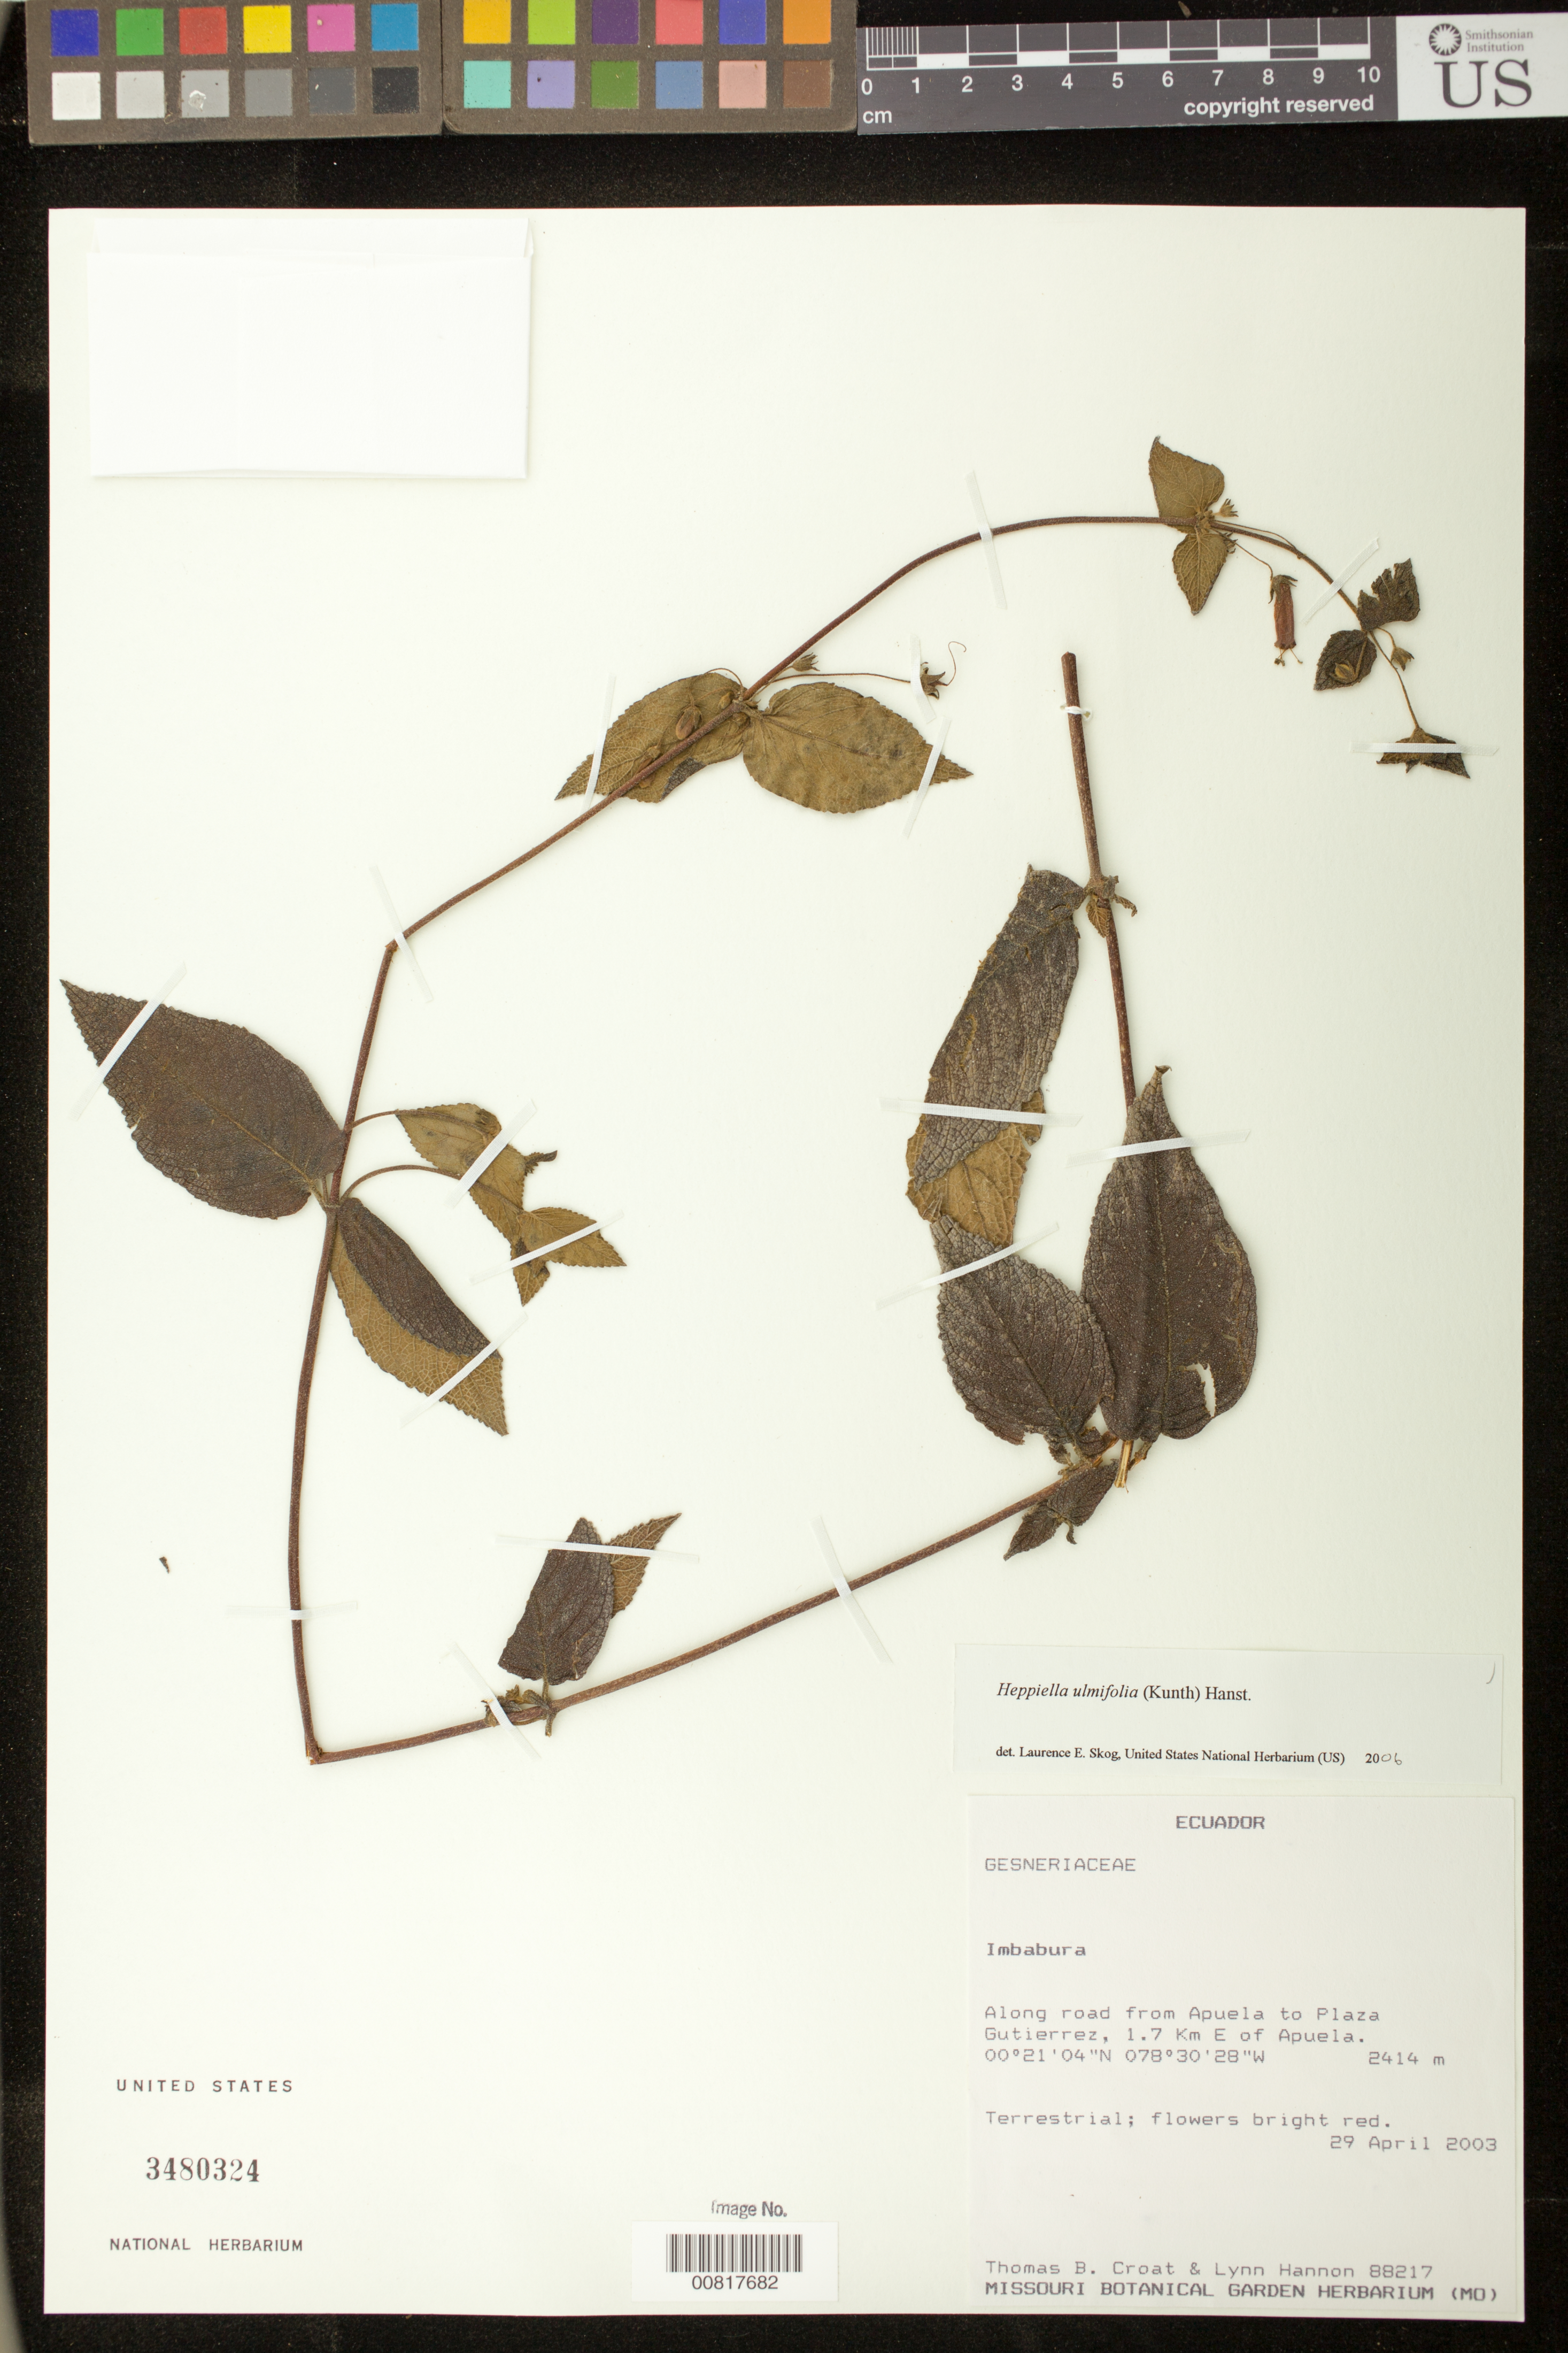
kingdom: Plantae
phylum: Tracheophyta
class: Magnoliopsida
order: Lamiales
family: Gesneriaceae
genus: Heppiella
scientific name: Heppiella ulmifolia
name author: (Kunth) Hanst.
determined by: Skog, Laurence E.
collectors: T. B. Croat & L. Hannon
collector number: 88217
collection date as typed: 29 Apr 2003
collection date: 2003-04-29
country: Ecuador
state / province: Imbabura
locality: Along road from Apuela to Plaza Gutierrez, 1.7 km E of Apuela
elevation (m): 2414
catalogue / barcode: US 3480324